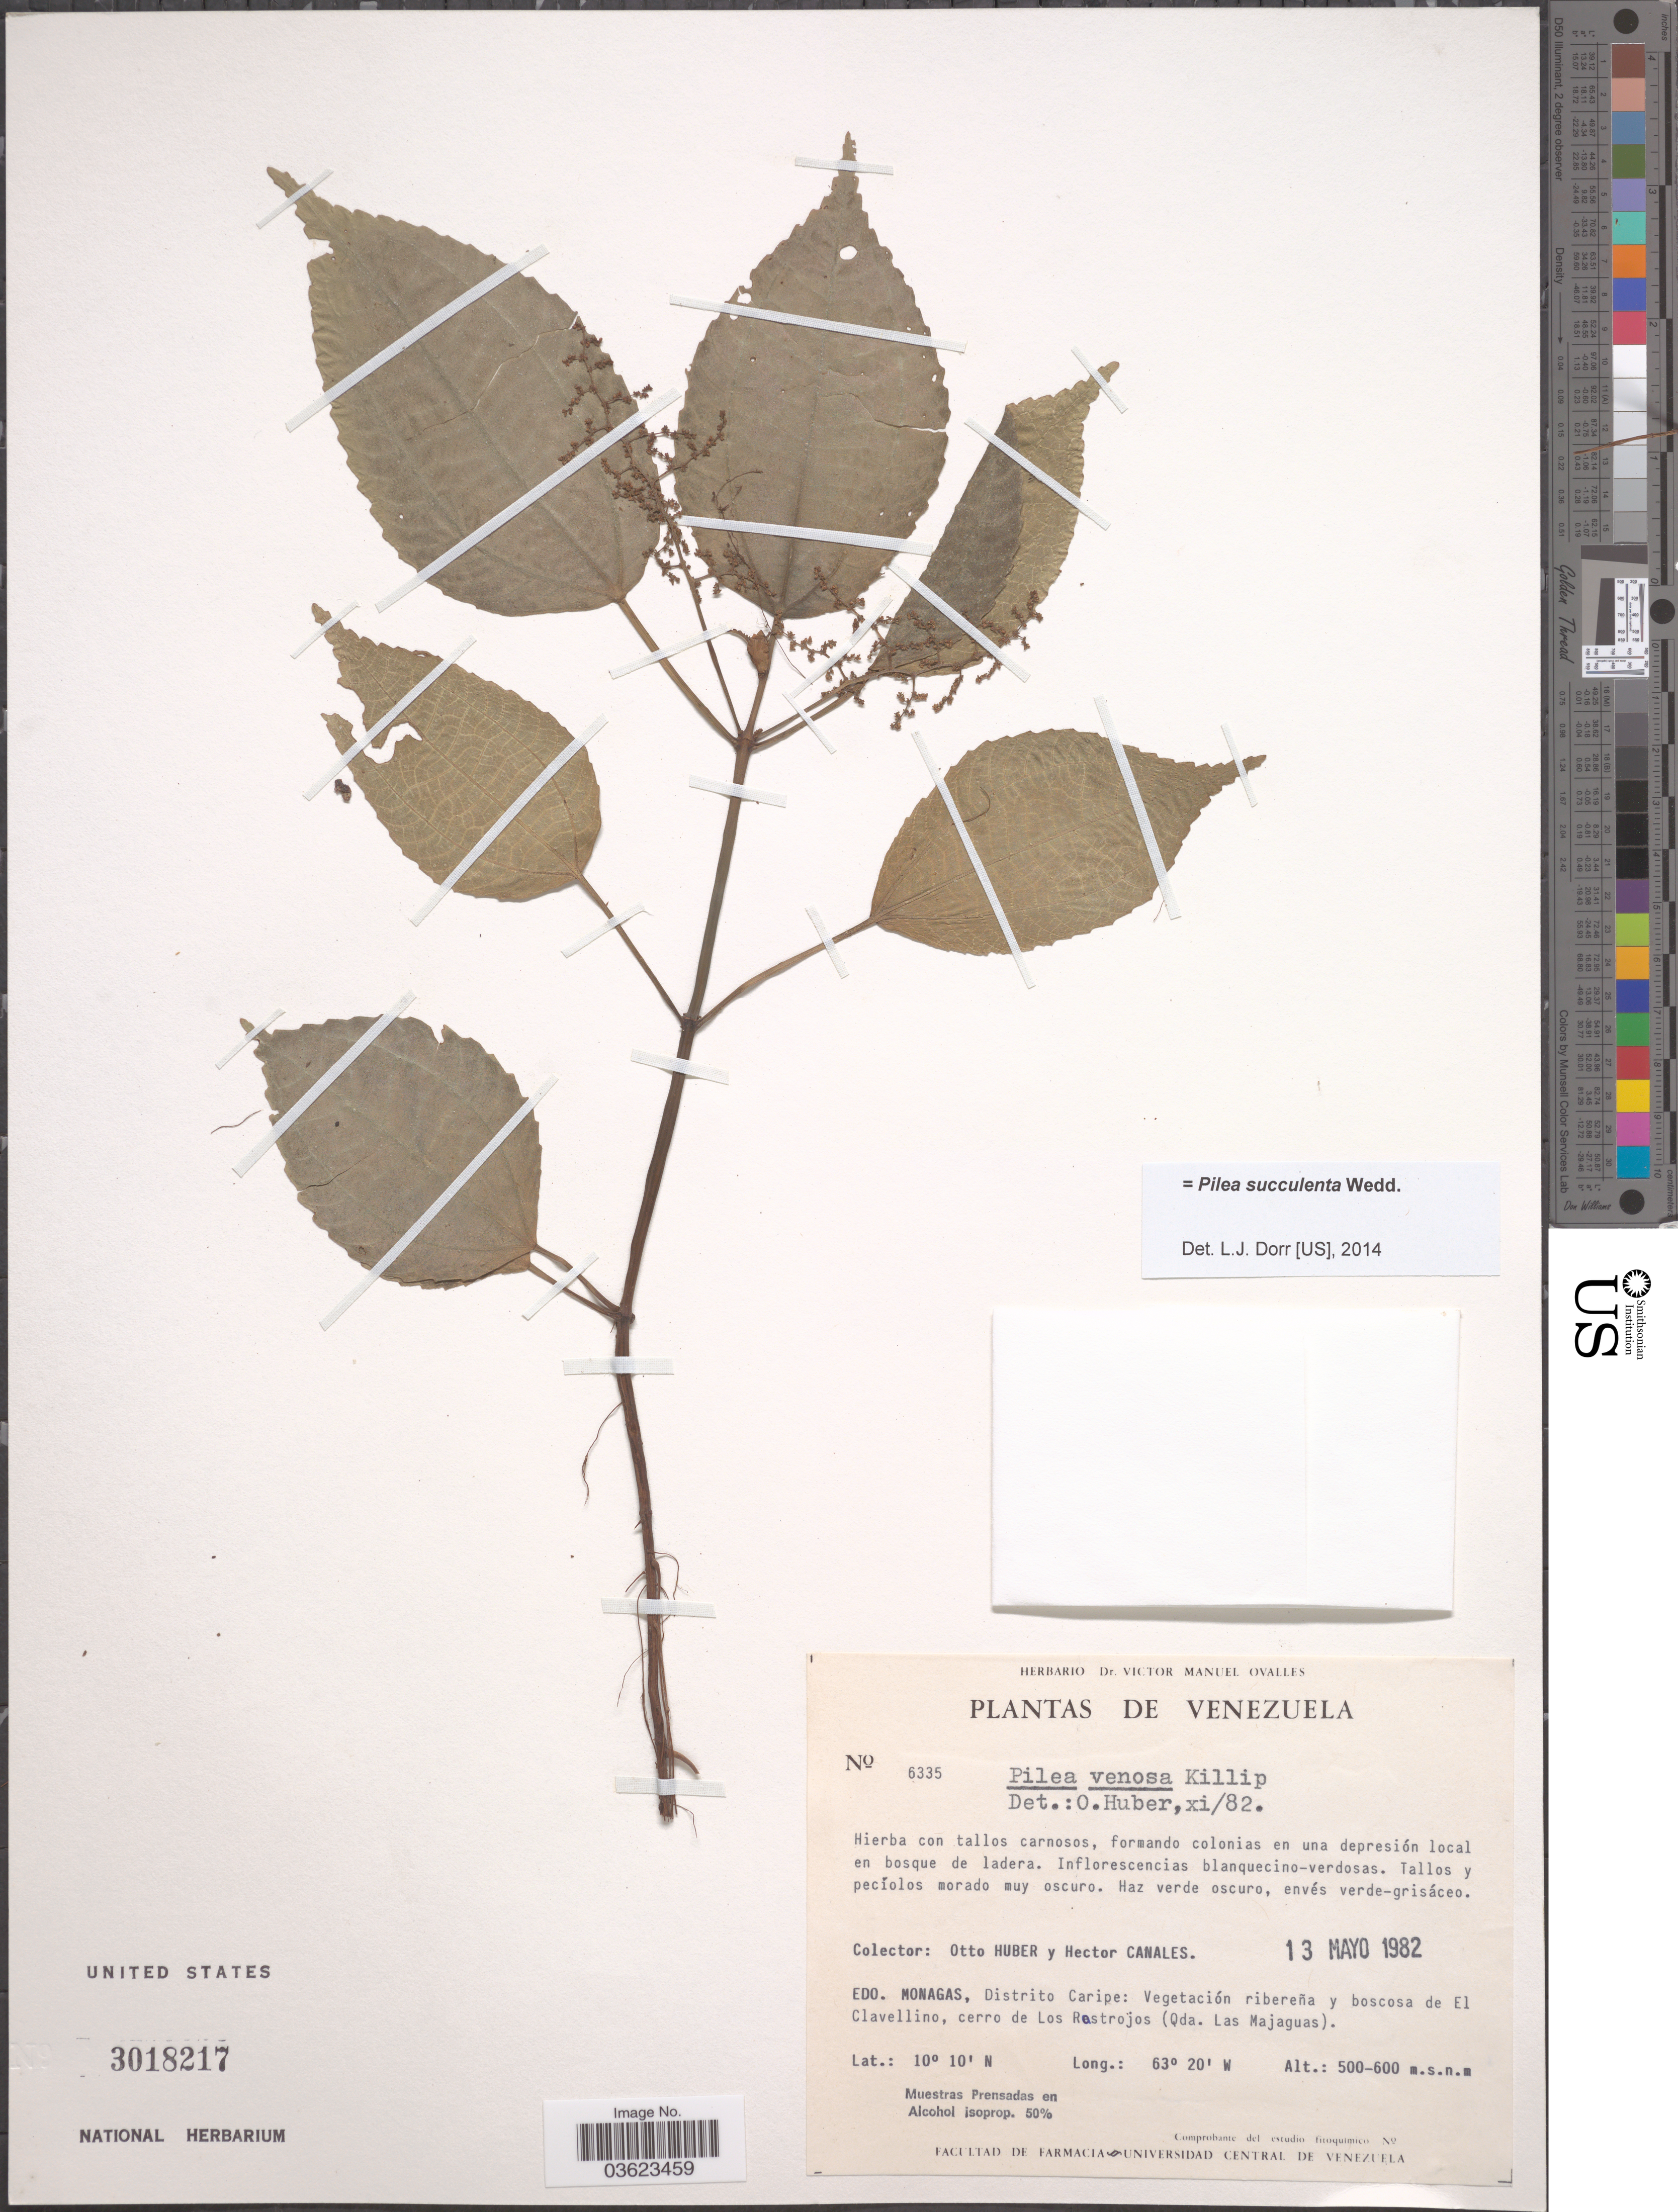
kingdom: Plantae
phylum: Tracheophyta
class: Magnoliopsida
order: Rosales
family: Urticaceae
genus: Pilea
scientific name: Pilea succulenta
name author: Wedd.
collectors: O. Huber & H. Canales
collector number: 6335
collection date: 1982-05-13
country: Venezuela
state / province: Monagas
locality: Edo. Monagas, Distrito Caripe: Vegetación ribereña y boscosa de El Clavellino, cerro de Los Rastrojos (Qda. Las Majaguas).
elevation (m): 500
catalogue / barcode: US 3018217